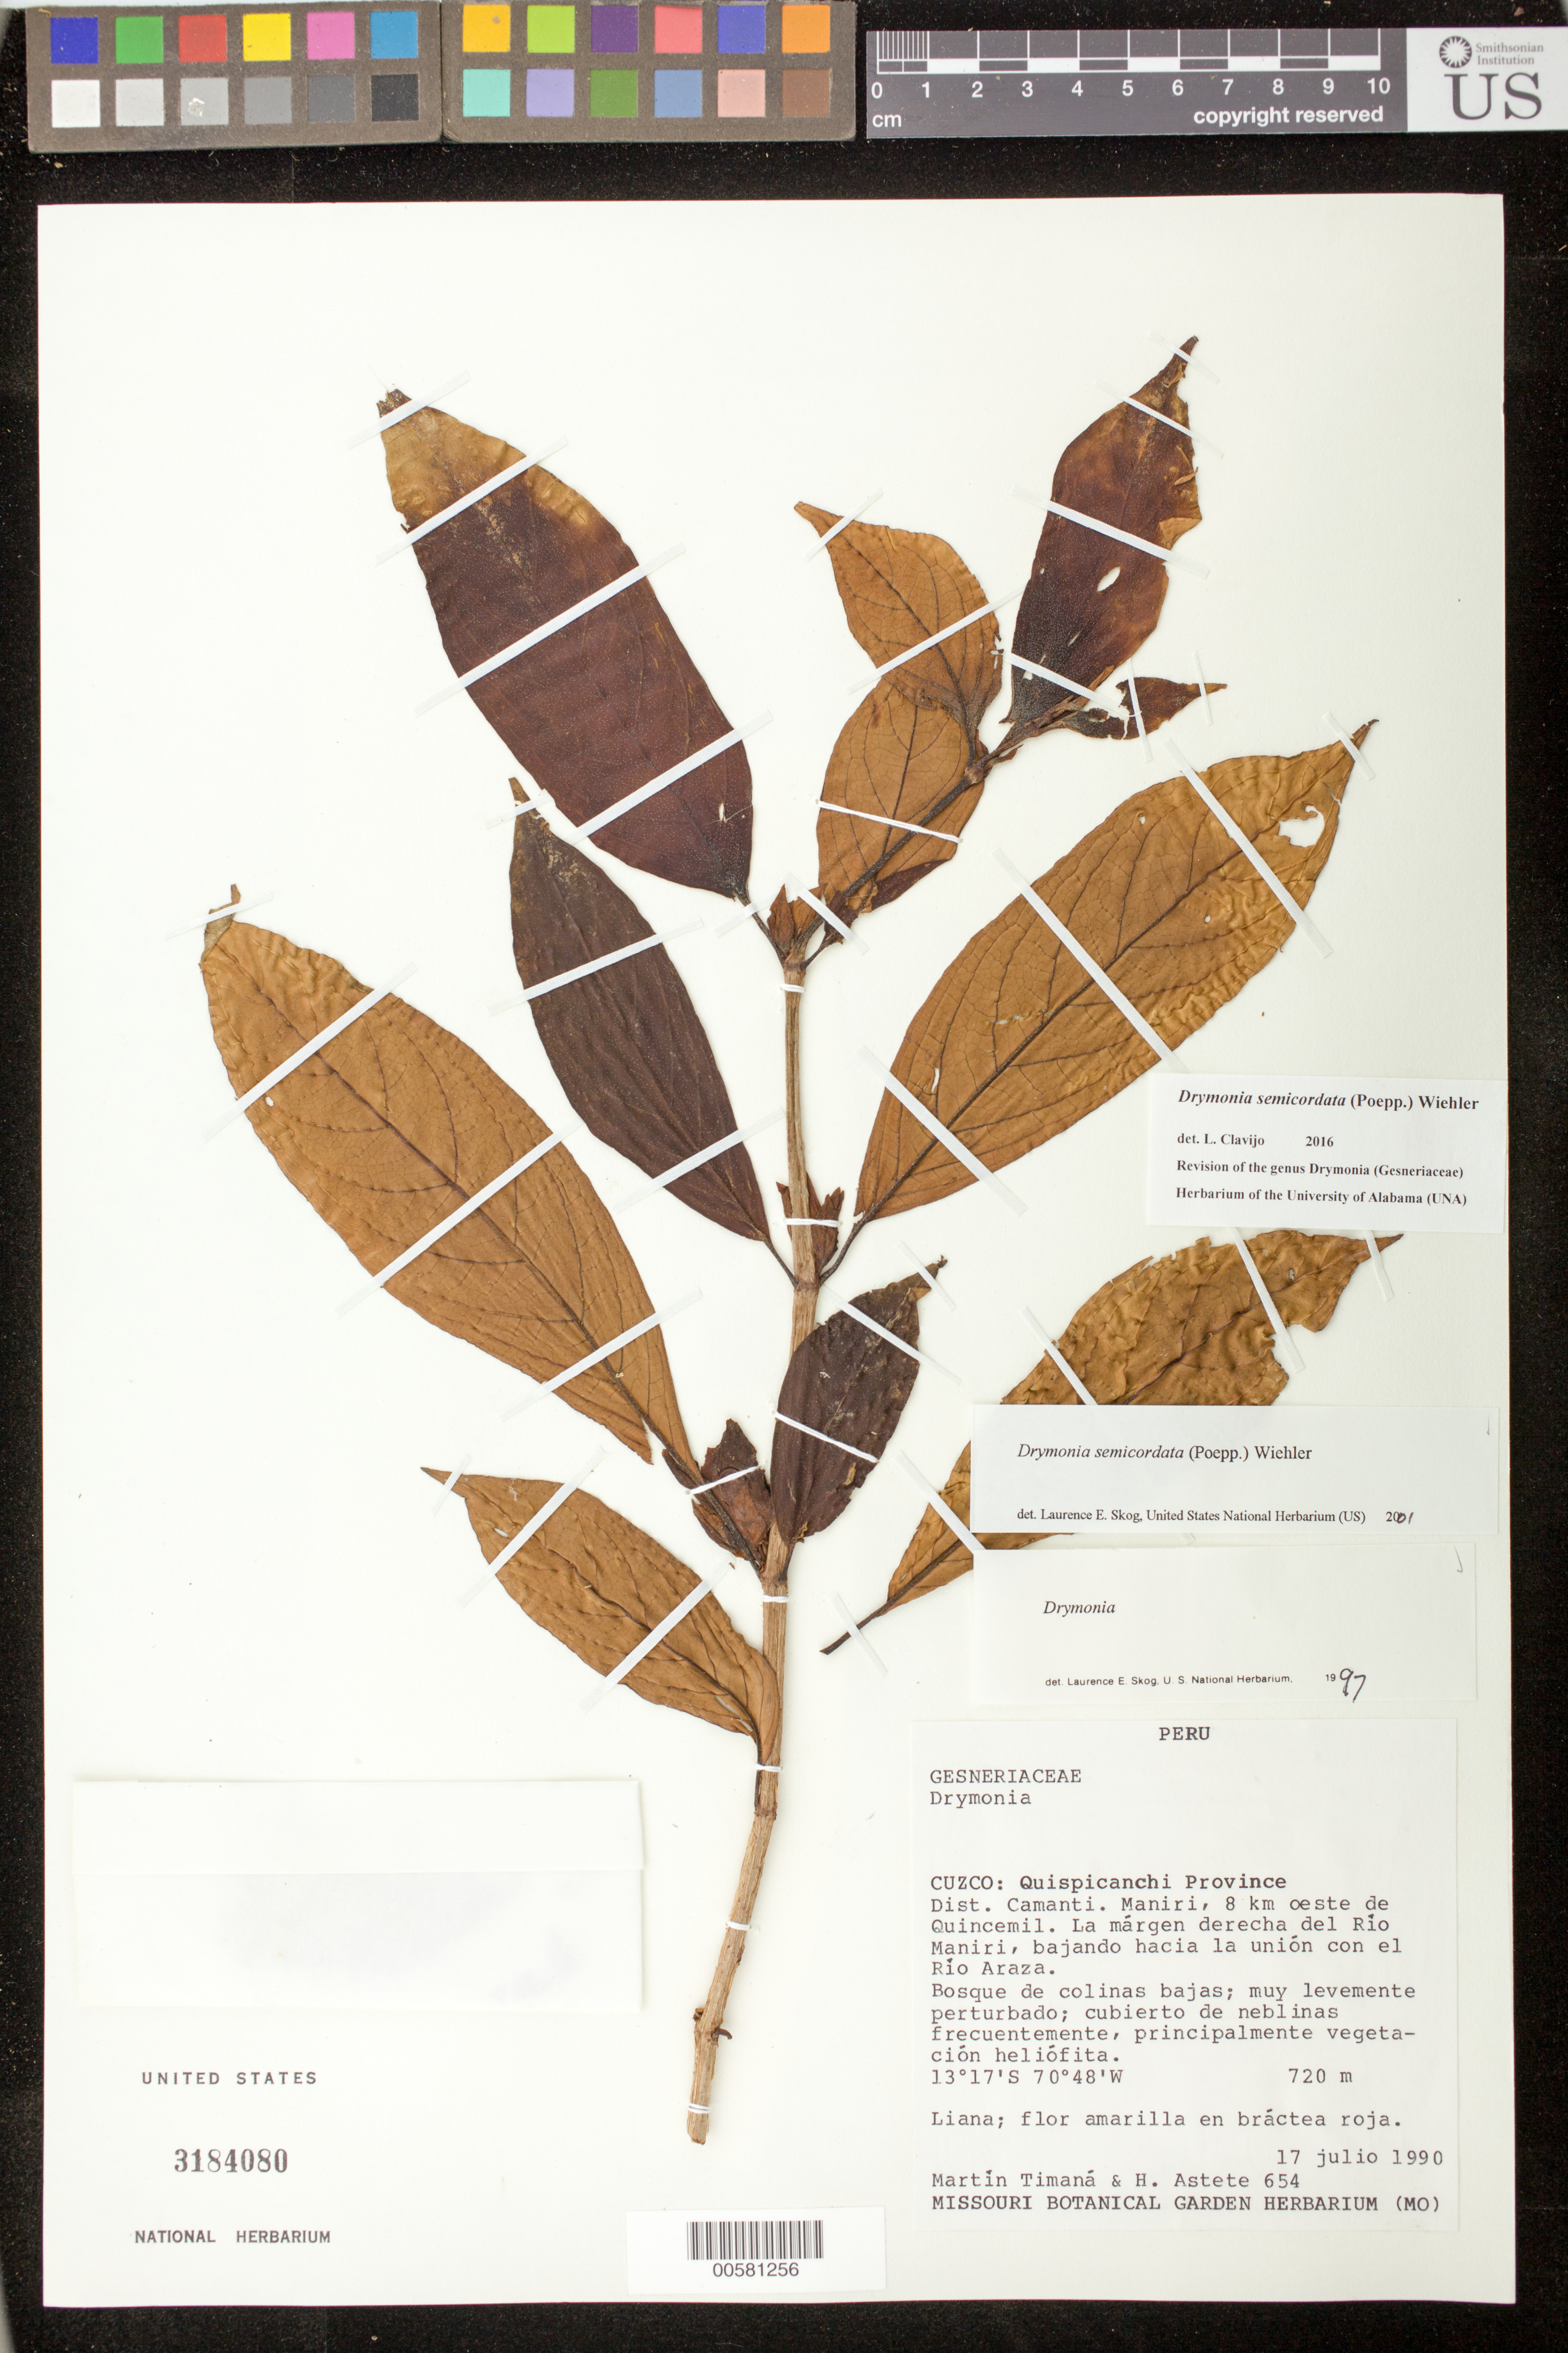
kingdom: Plantae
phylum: Tracheophyta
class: Magnoliopsida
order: Lamiales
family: Gesneriaceae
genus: Drymonia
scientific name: Drymonia semicordata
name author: (Poepp.) Wiehler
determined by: Skog, Laurence E.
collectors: M. E. Timaná & H. Astete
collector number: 654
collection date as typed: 17 Jul 1990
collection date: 1990-07-17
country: Peru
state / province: Cusco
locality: Prov. Quispicanchi, Dtto. Camanti; Maniri, 8 km oeste de Quincemil; la márgen derecha del Río Maniri, bajando hacia la unión con el Río Araza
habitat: Bosque de colinas bajas; muy levemente perturbado; cubierto de neblinas frecuentemente, principalmente vegetación heliófita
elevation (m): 720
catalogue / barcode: US 3184080